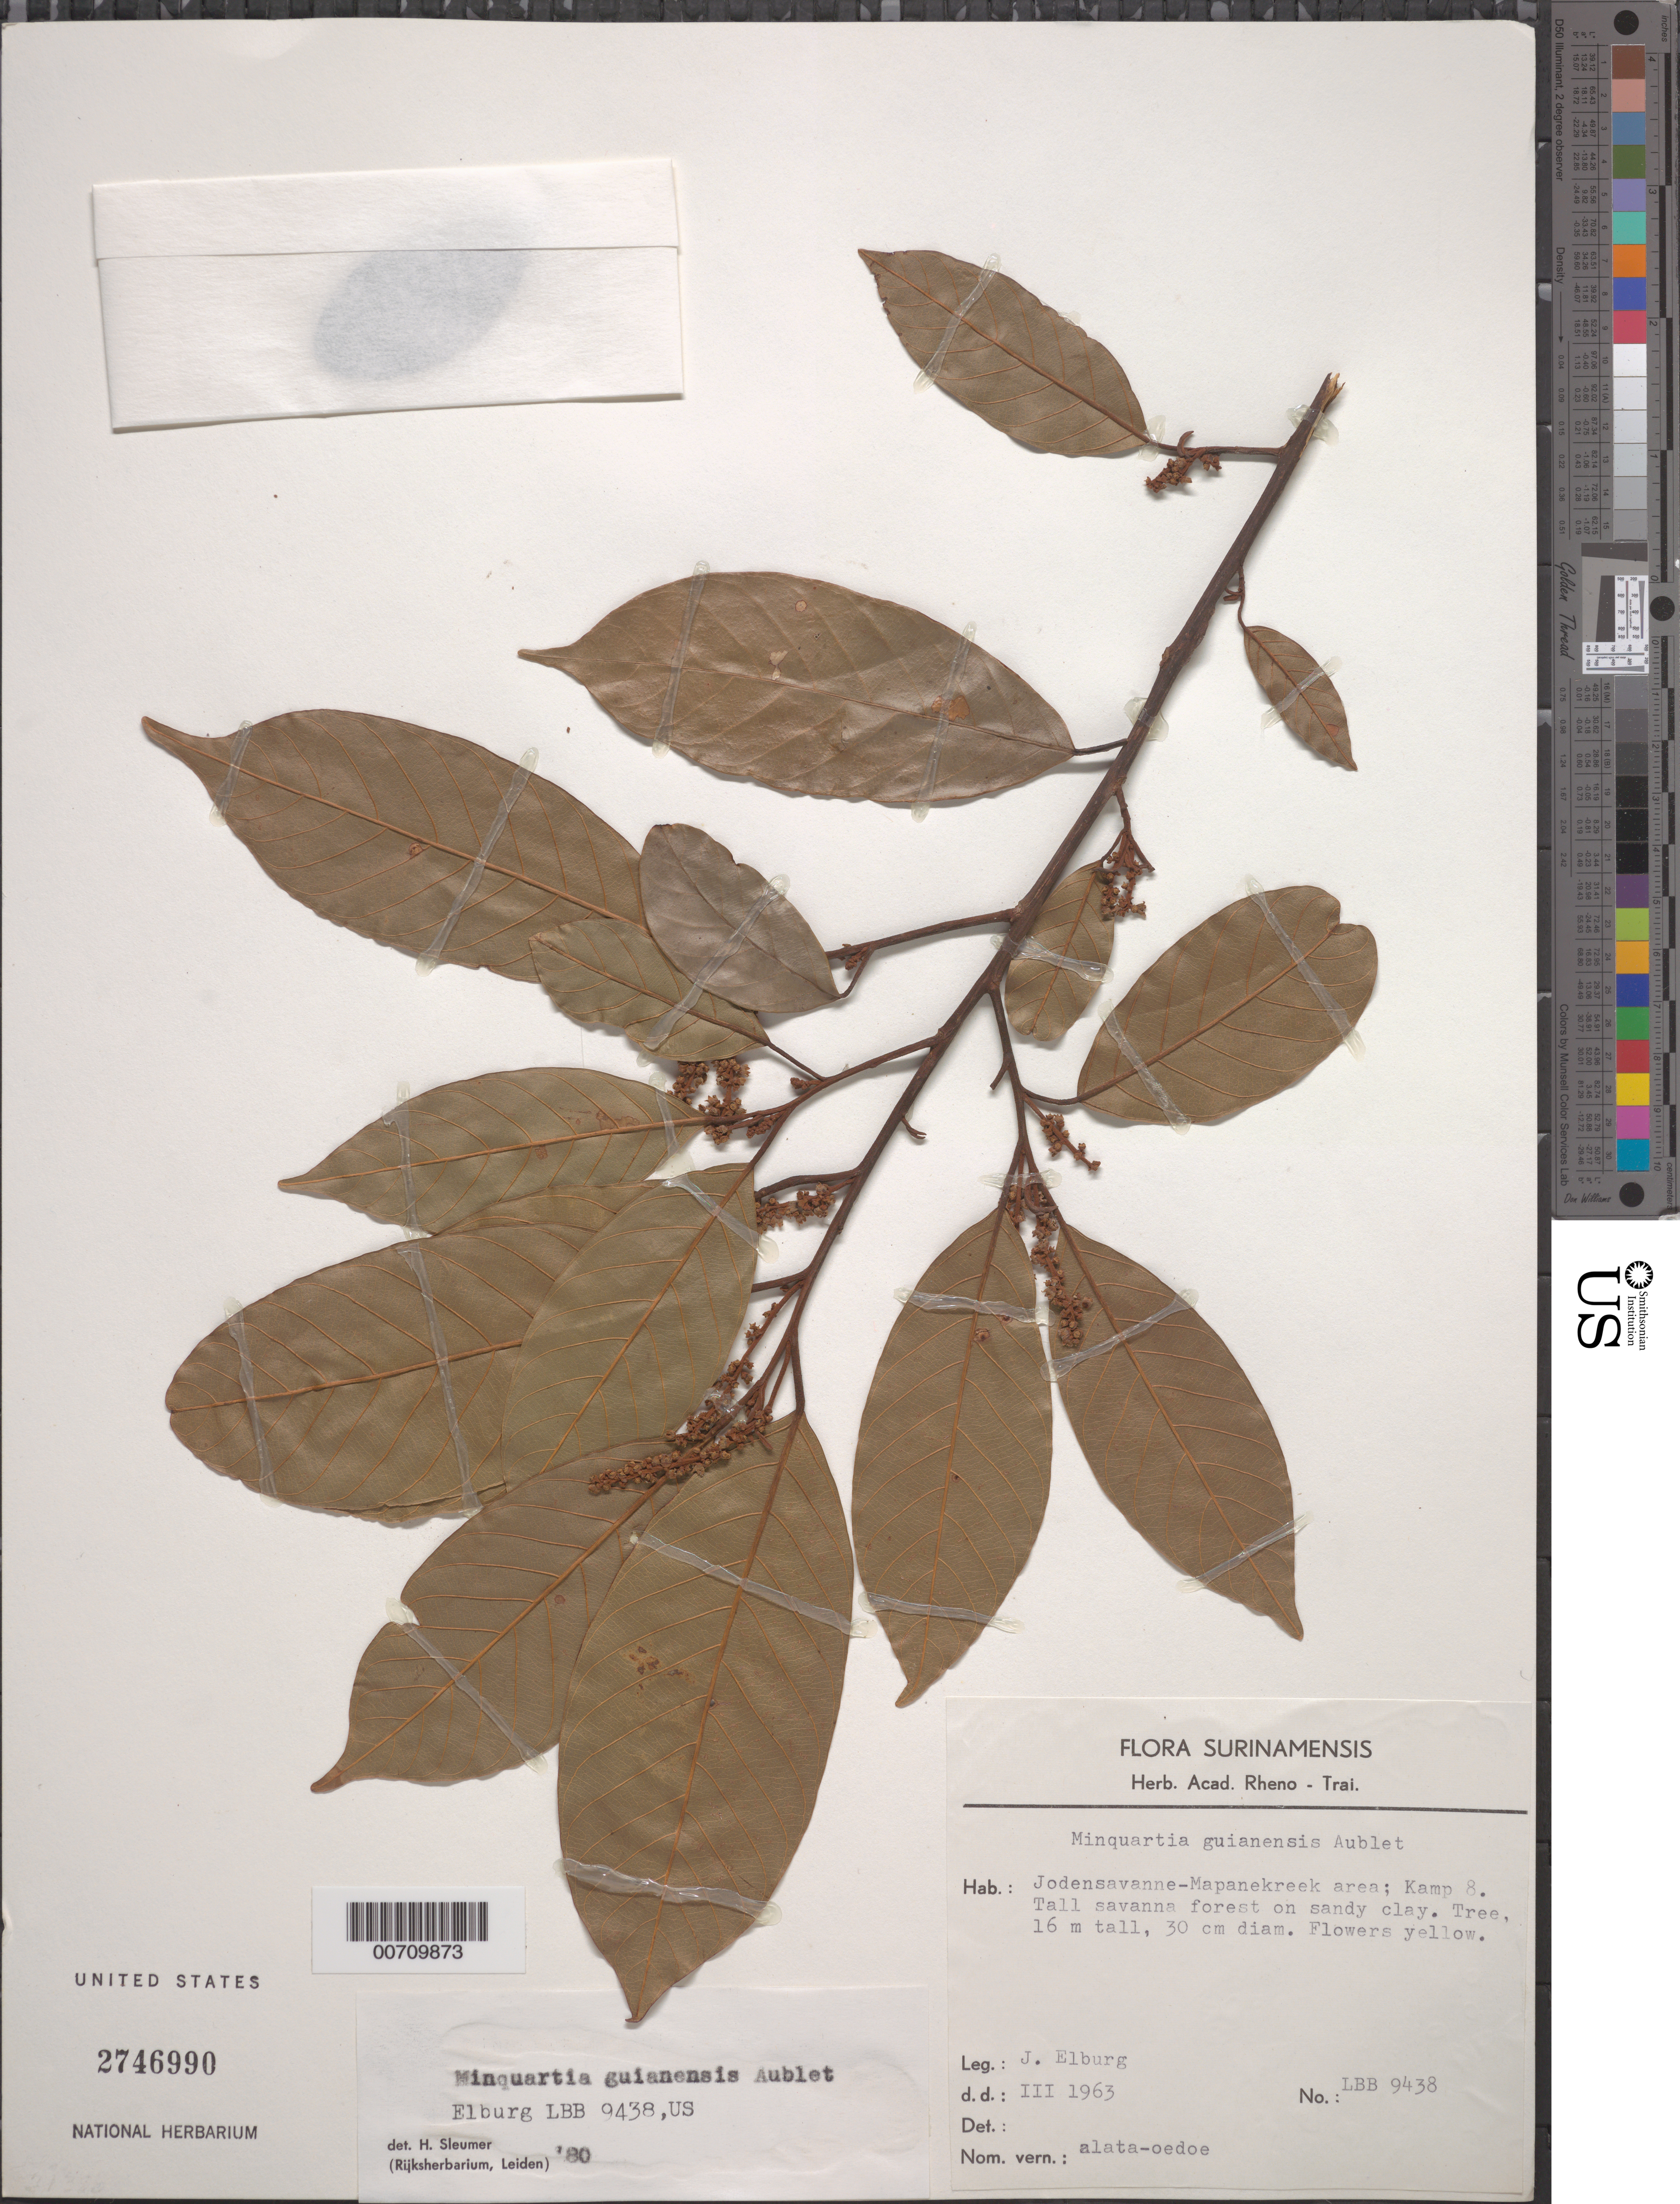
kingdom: Plantae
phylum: Tracheophyta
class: Magnoliopsida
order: Santalales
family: Coulaceae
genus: Minquartia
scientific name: Minquartia guianensis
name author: Aubl.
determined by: Sleumer, H. O.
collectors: J. Elburg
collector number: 9438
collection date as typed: Mar-63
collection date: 1963-03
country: Suriname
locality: Jodensavanne-Mapane kreek area, Kamp 8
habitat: Tall savanna forest on sandy clay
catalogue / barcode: US 2746990